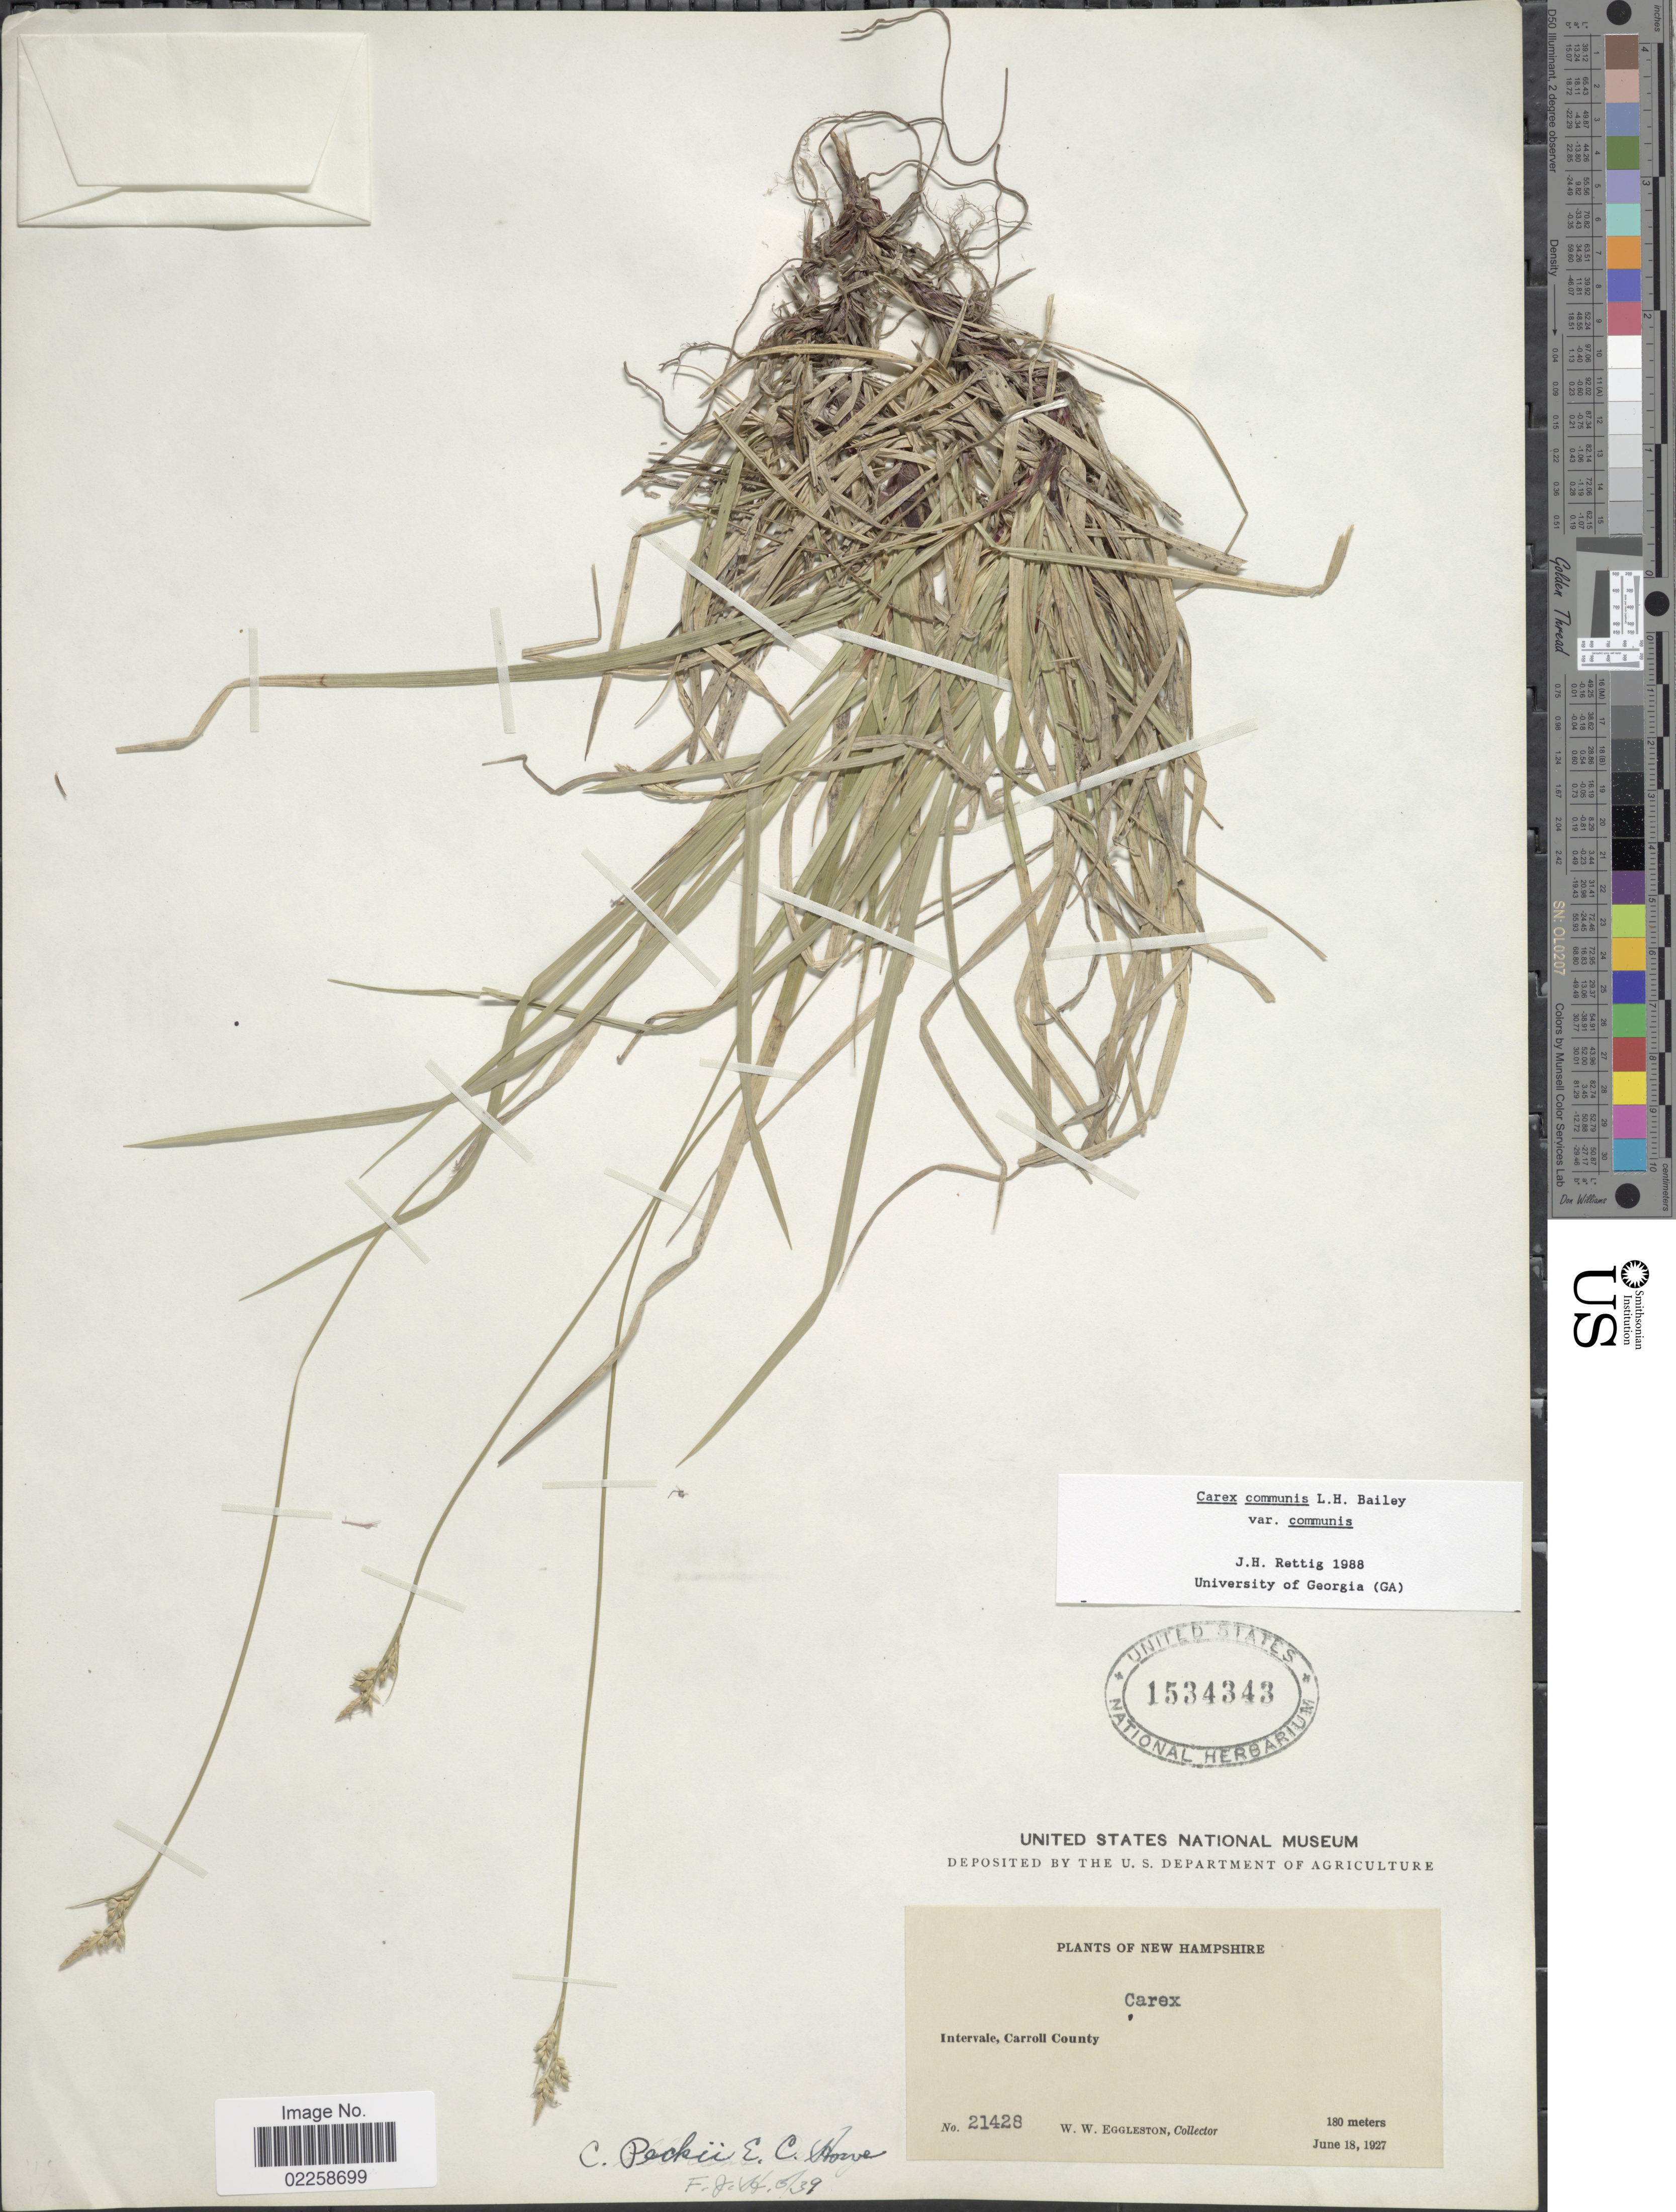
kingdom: Plantae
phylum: Tracheophyta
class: Liliopsida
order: Poales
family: Cyperaceae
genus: Carex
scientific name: Carex communis var. communis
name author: L.H. Bailey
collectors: W. W. Eggleston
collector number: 21428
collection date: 1927-06-18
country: United States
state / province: New Hampshire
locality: Intervale, Carroll County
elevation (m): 180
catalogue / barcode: US 1534343